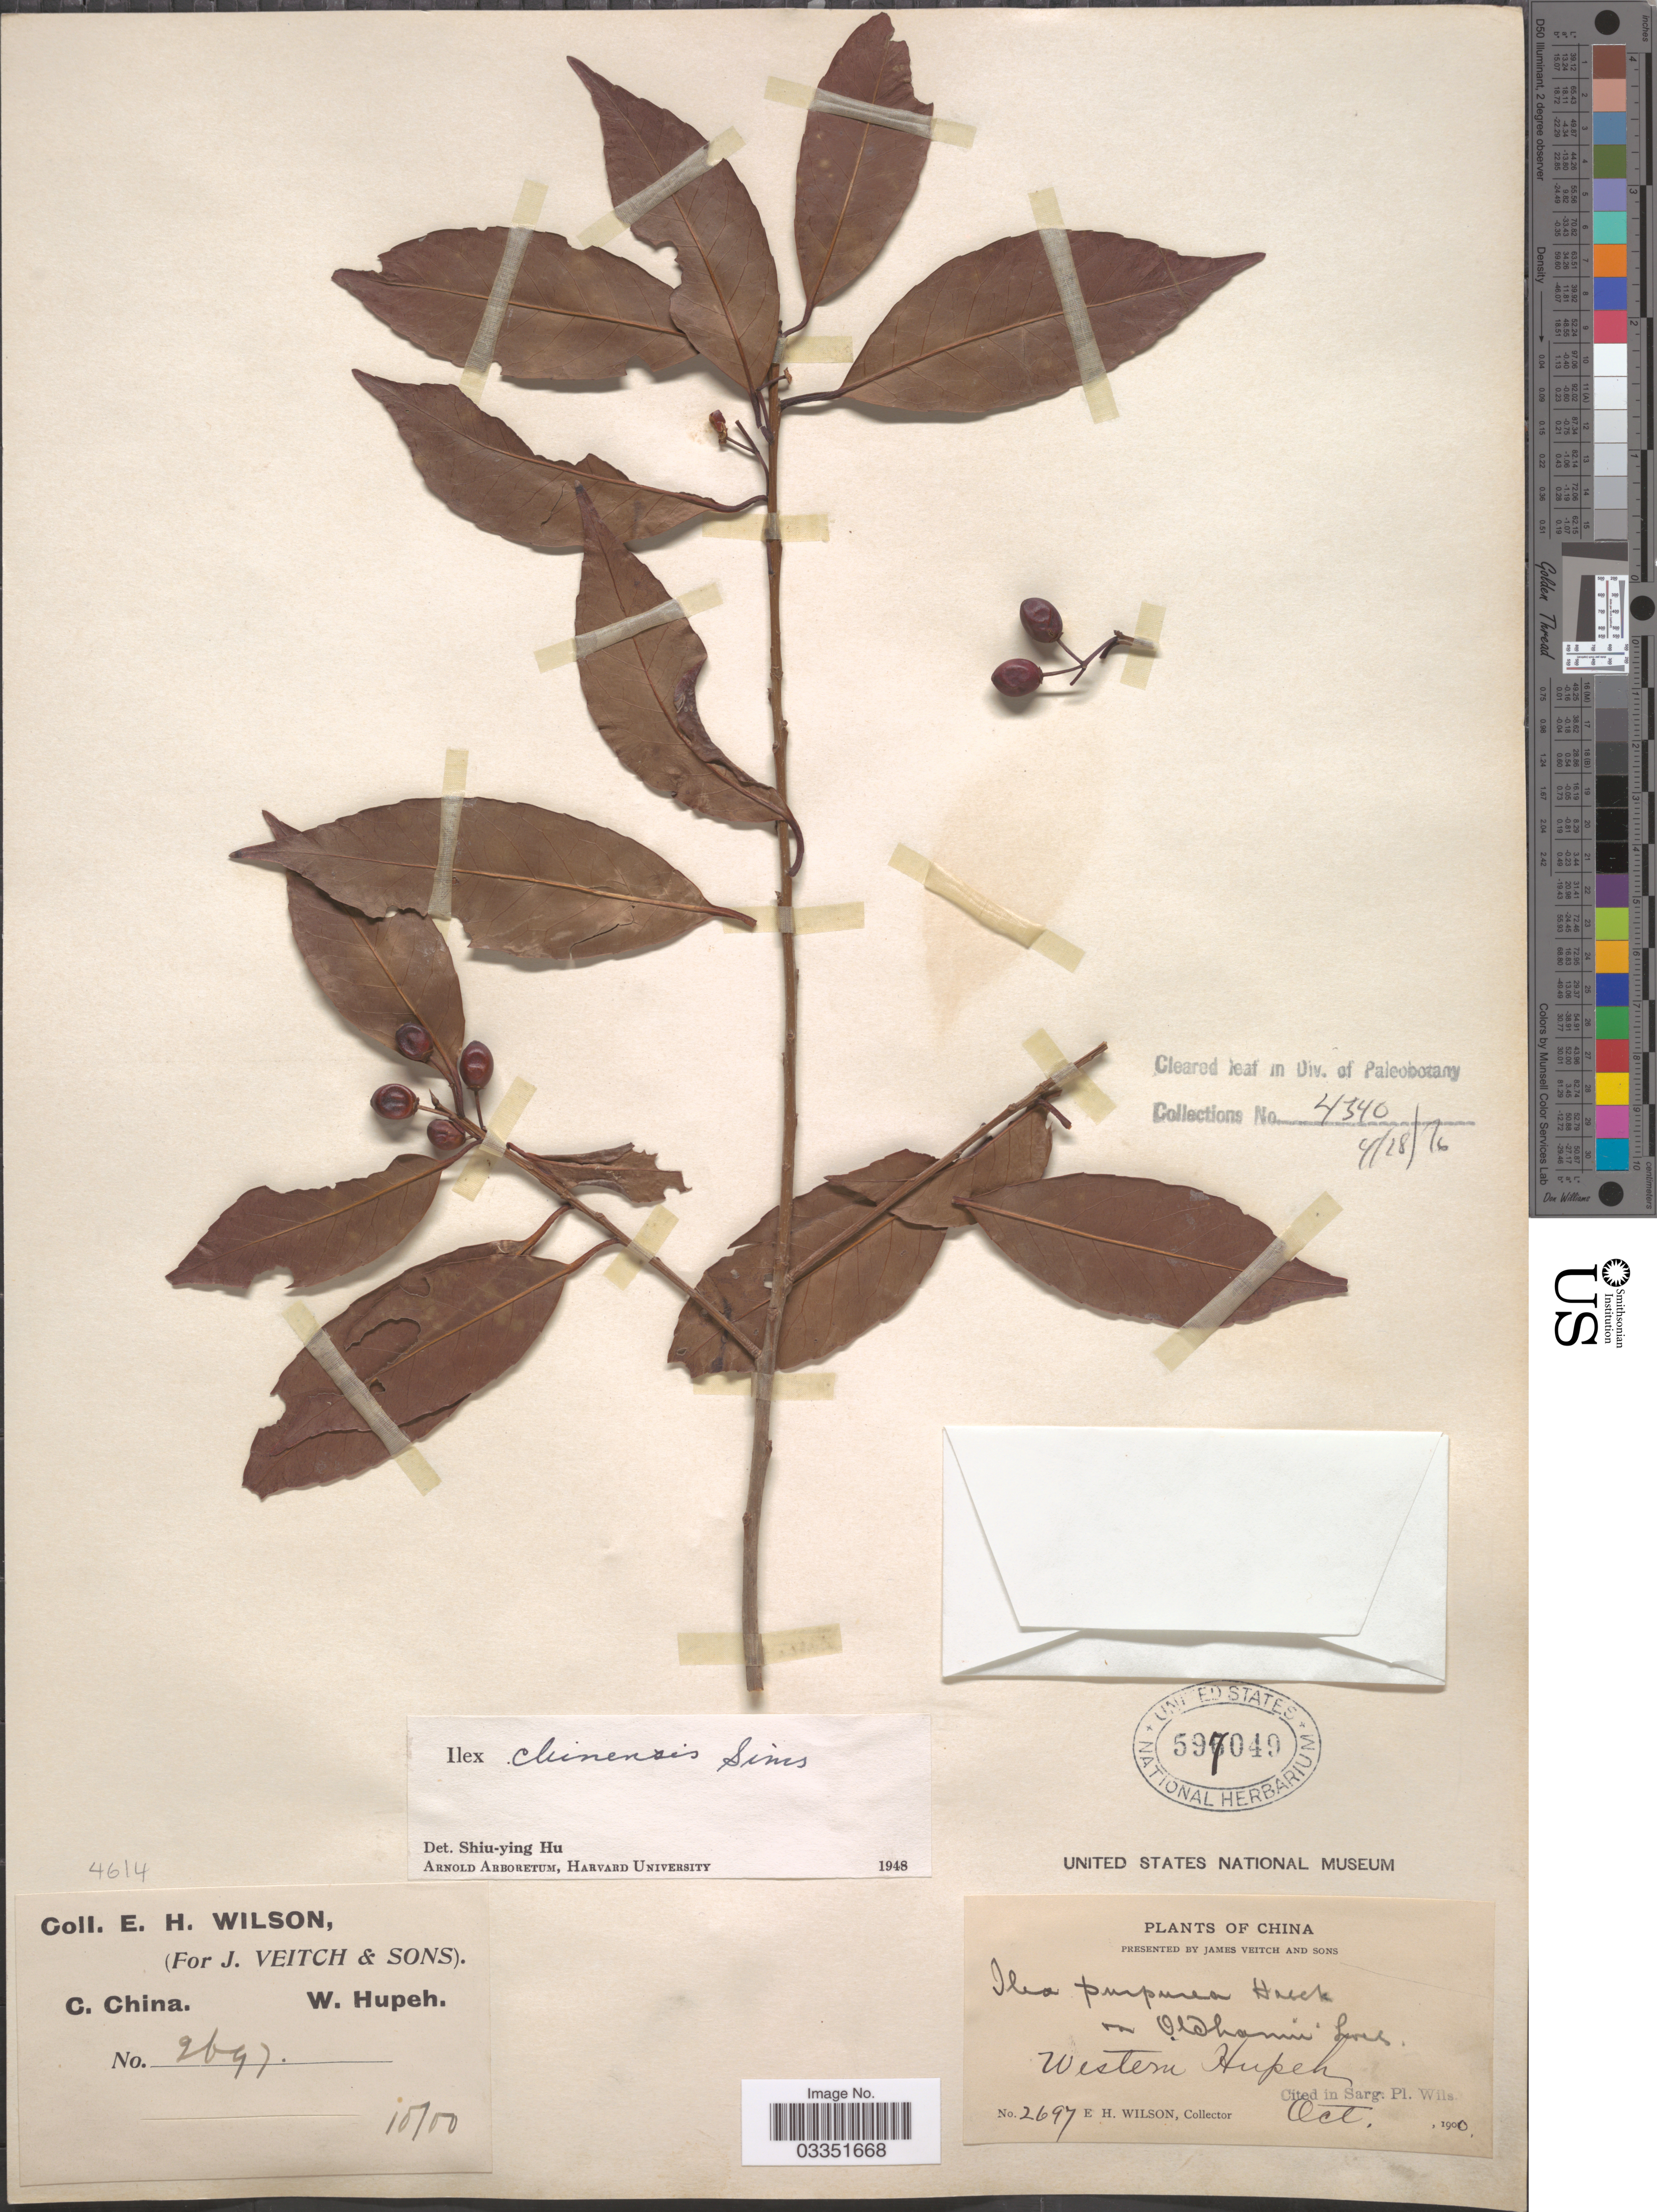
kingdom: Plantae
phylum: Tracheophyta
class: Magnoliopsida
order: Aquifoliales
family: Aquifoliaceae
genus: Ilex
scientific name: Ilex chinensis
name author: Sims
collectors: E. Wilson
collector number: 2697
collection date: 1900-10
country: China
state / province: Hubei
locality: C. China. W. Hupeh. Western Hupeh.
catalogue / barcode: US 597049